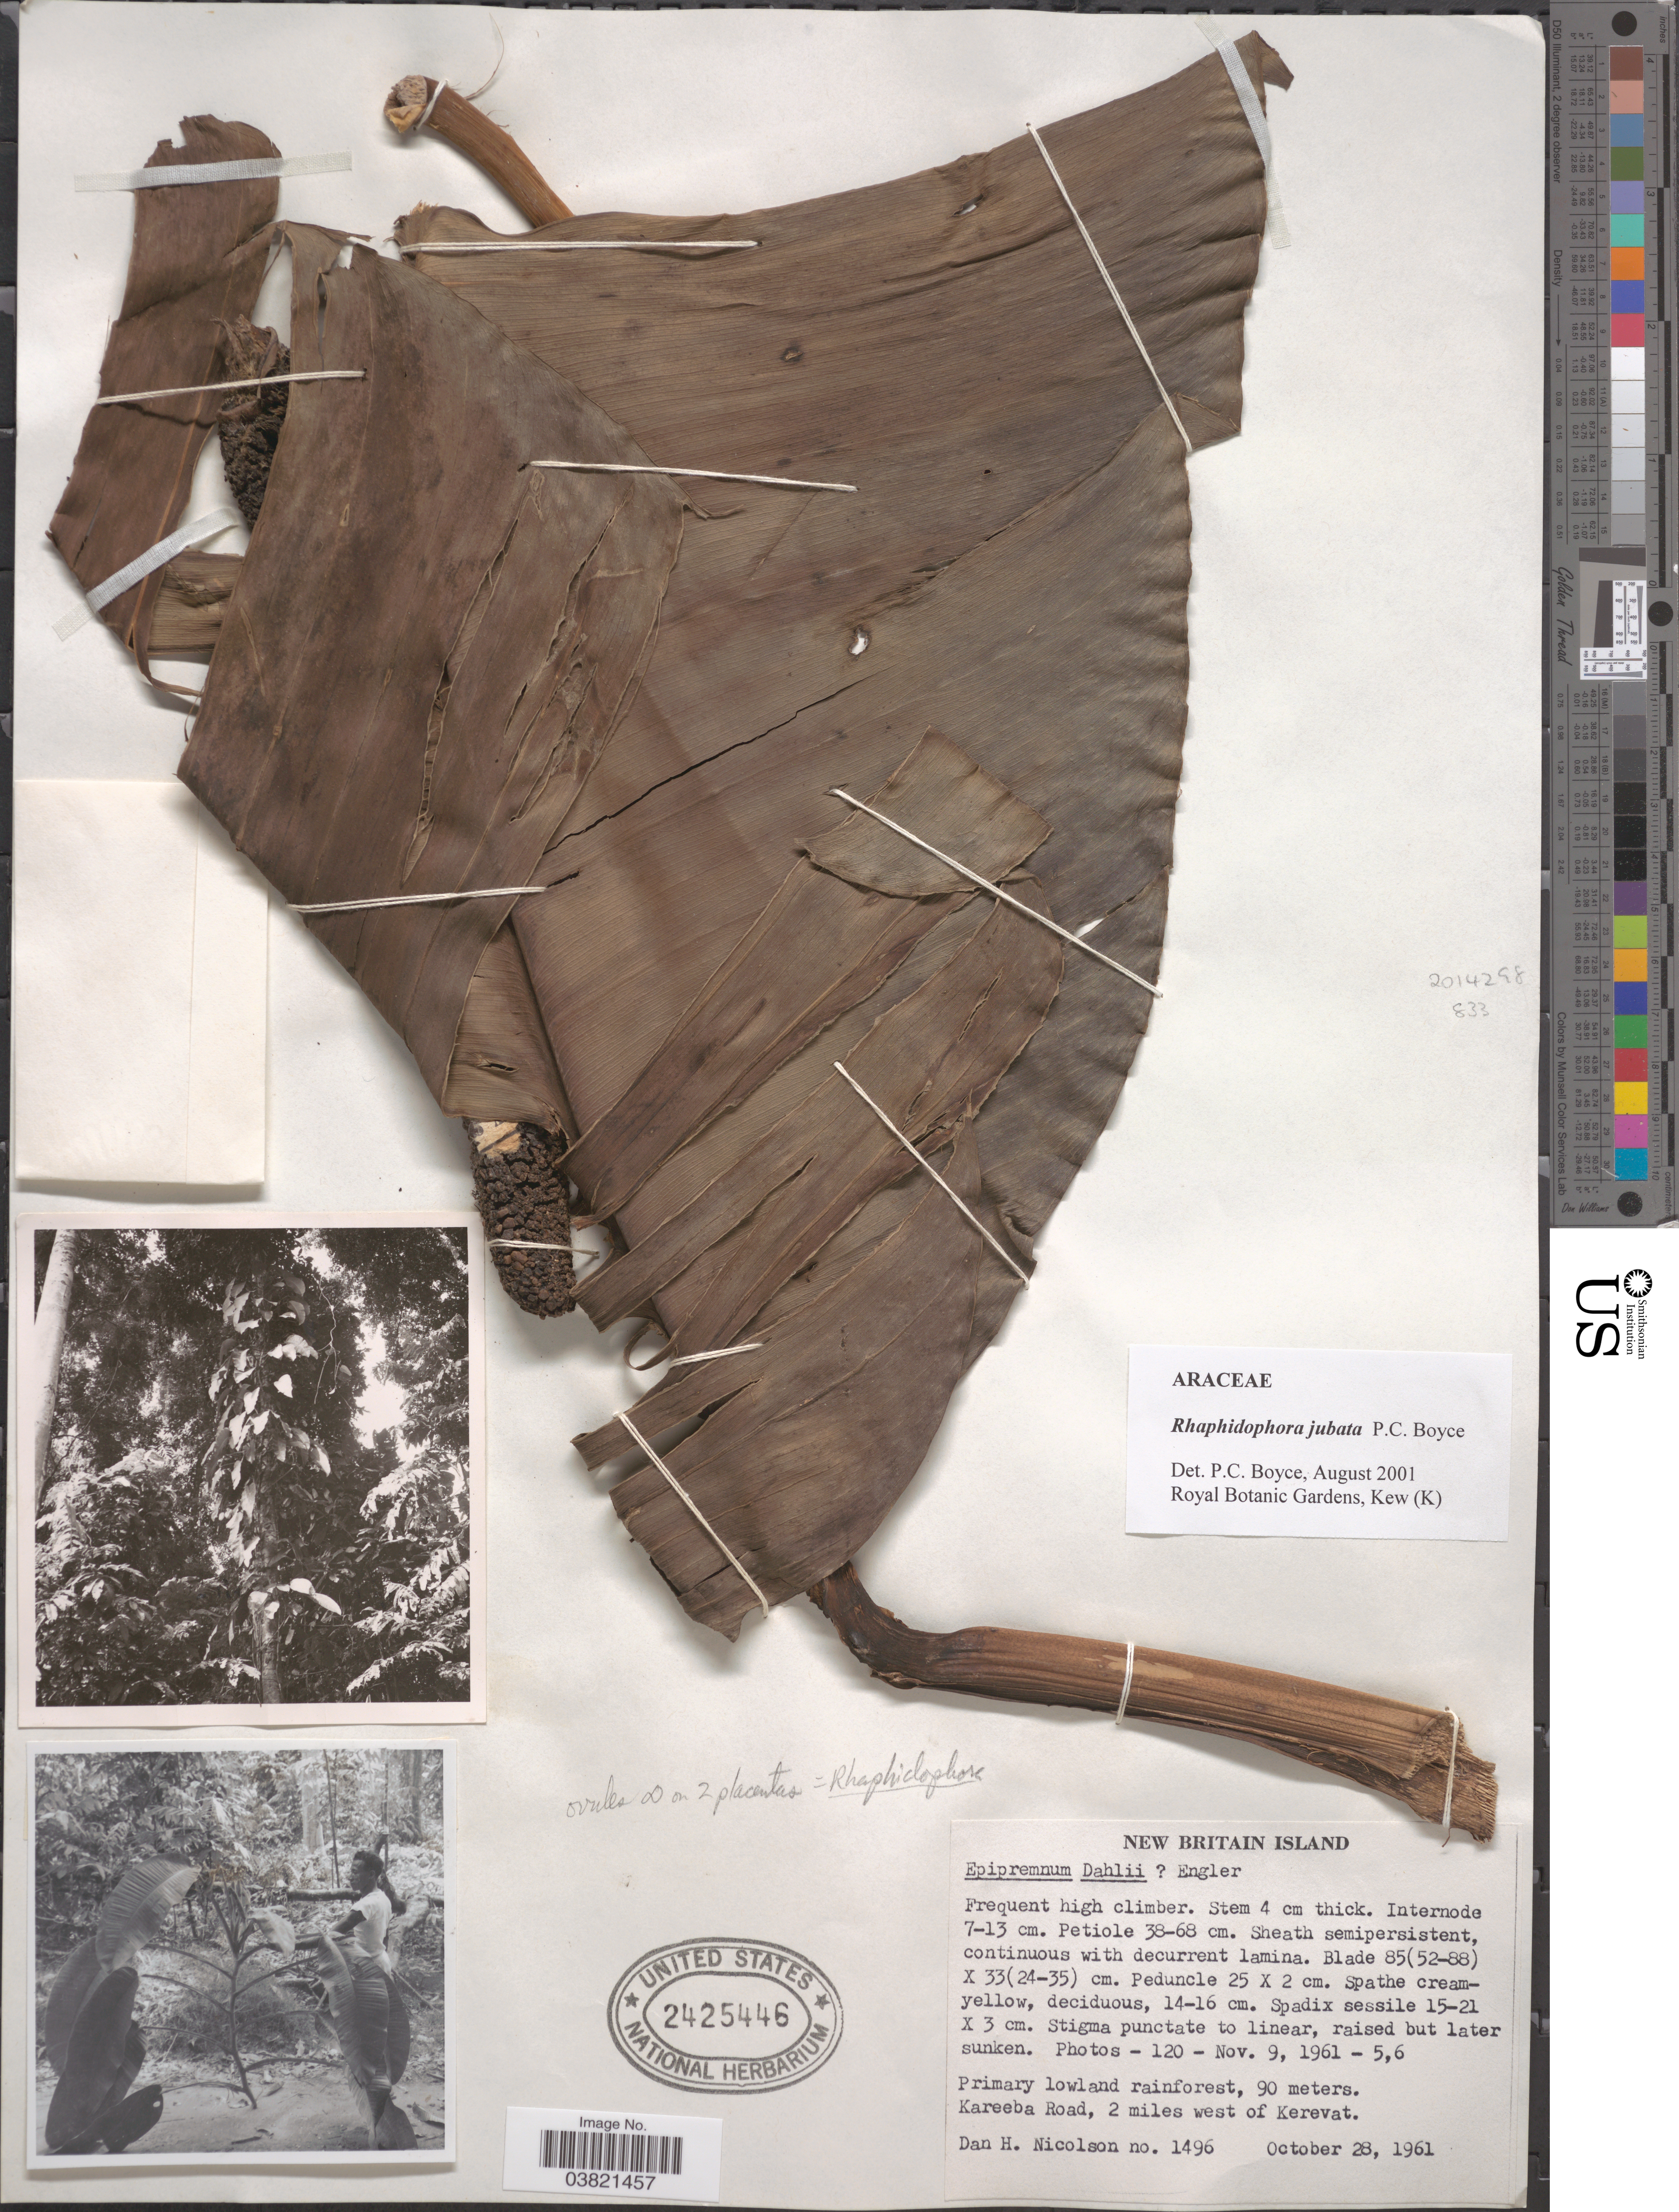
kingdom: Plantae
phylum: Tracheophyta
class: Liliopsida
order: Alismatales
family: Araceae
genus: Rhaphidophora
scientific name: Rhaphidophora jubata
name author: P.C. Boyce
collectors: D. H. Nicolson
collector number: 1496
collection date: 1961-10-28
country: Papua New Guinea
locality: New Britain Island. Primary lowland rainforest, Kareeba Road, 2 miles west of Kerevat.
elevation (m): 90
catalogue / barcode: US 2425446